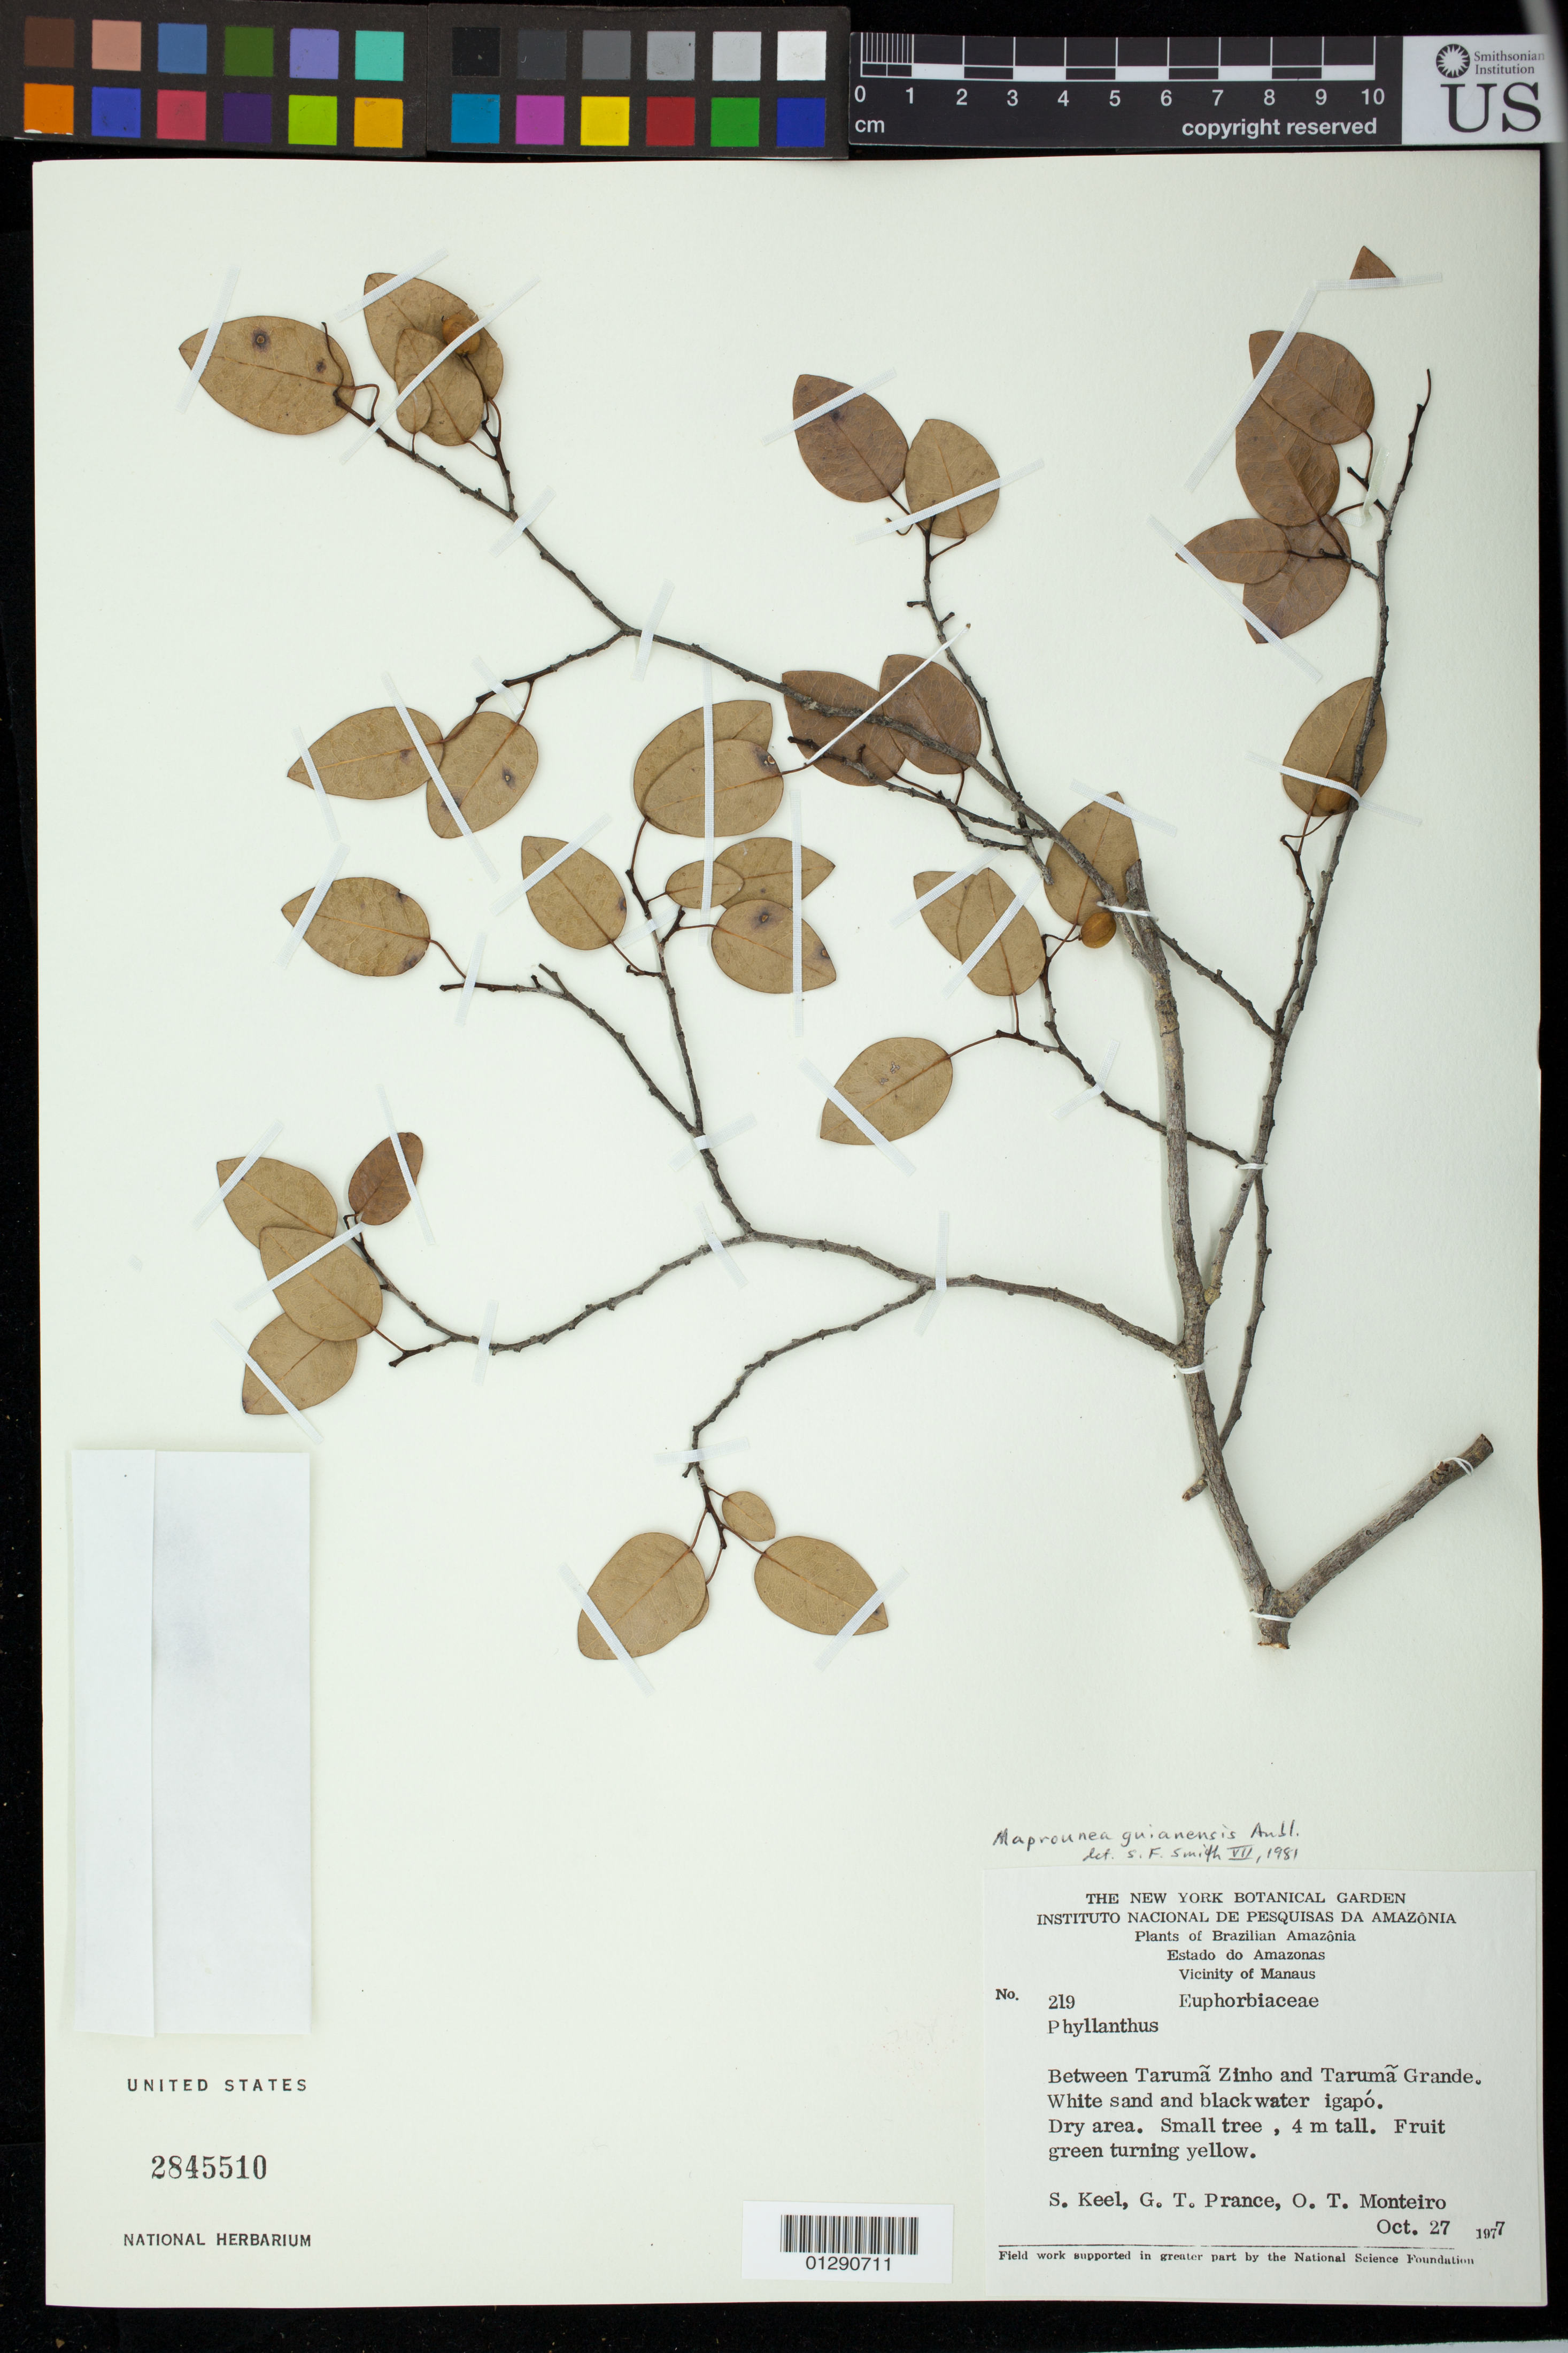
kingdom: Plantae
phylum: Tracheophyta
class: Magnoliopsida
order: Malpighiales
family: Euphorbiaceae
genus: Maprounea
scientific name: Maprounea guianensis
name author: Aubl.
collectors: S. Keel, G. T. Prance & O. Monteiro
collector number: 219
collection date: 1977-10-27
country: Brazil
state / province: Amazonas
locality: Vicinity of Manaus. Between Taruma Zinho and Taruma Grande.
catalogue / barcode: US 2845510